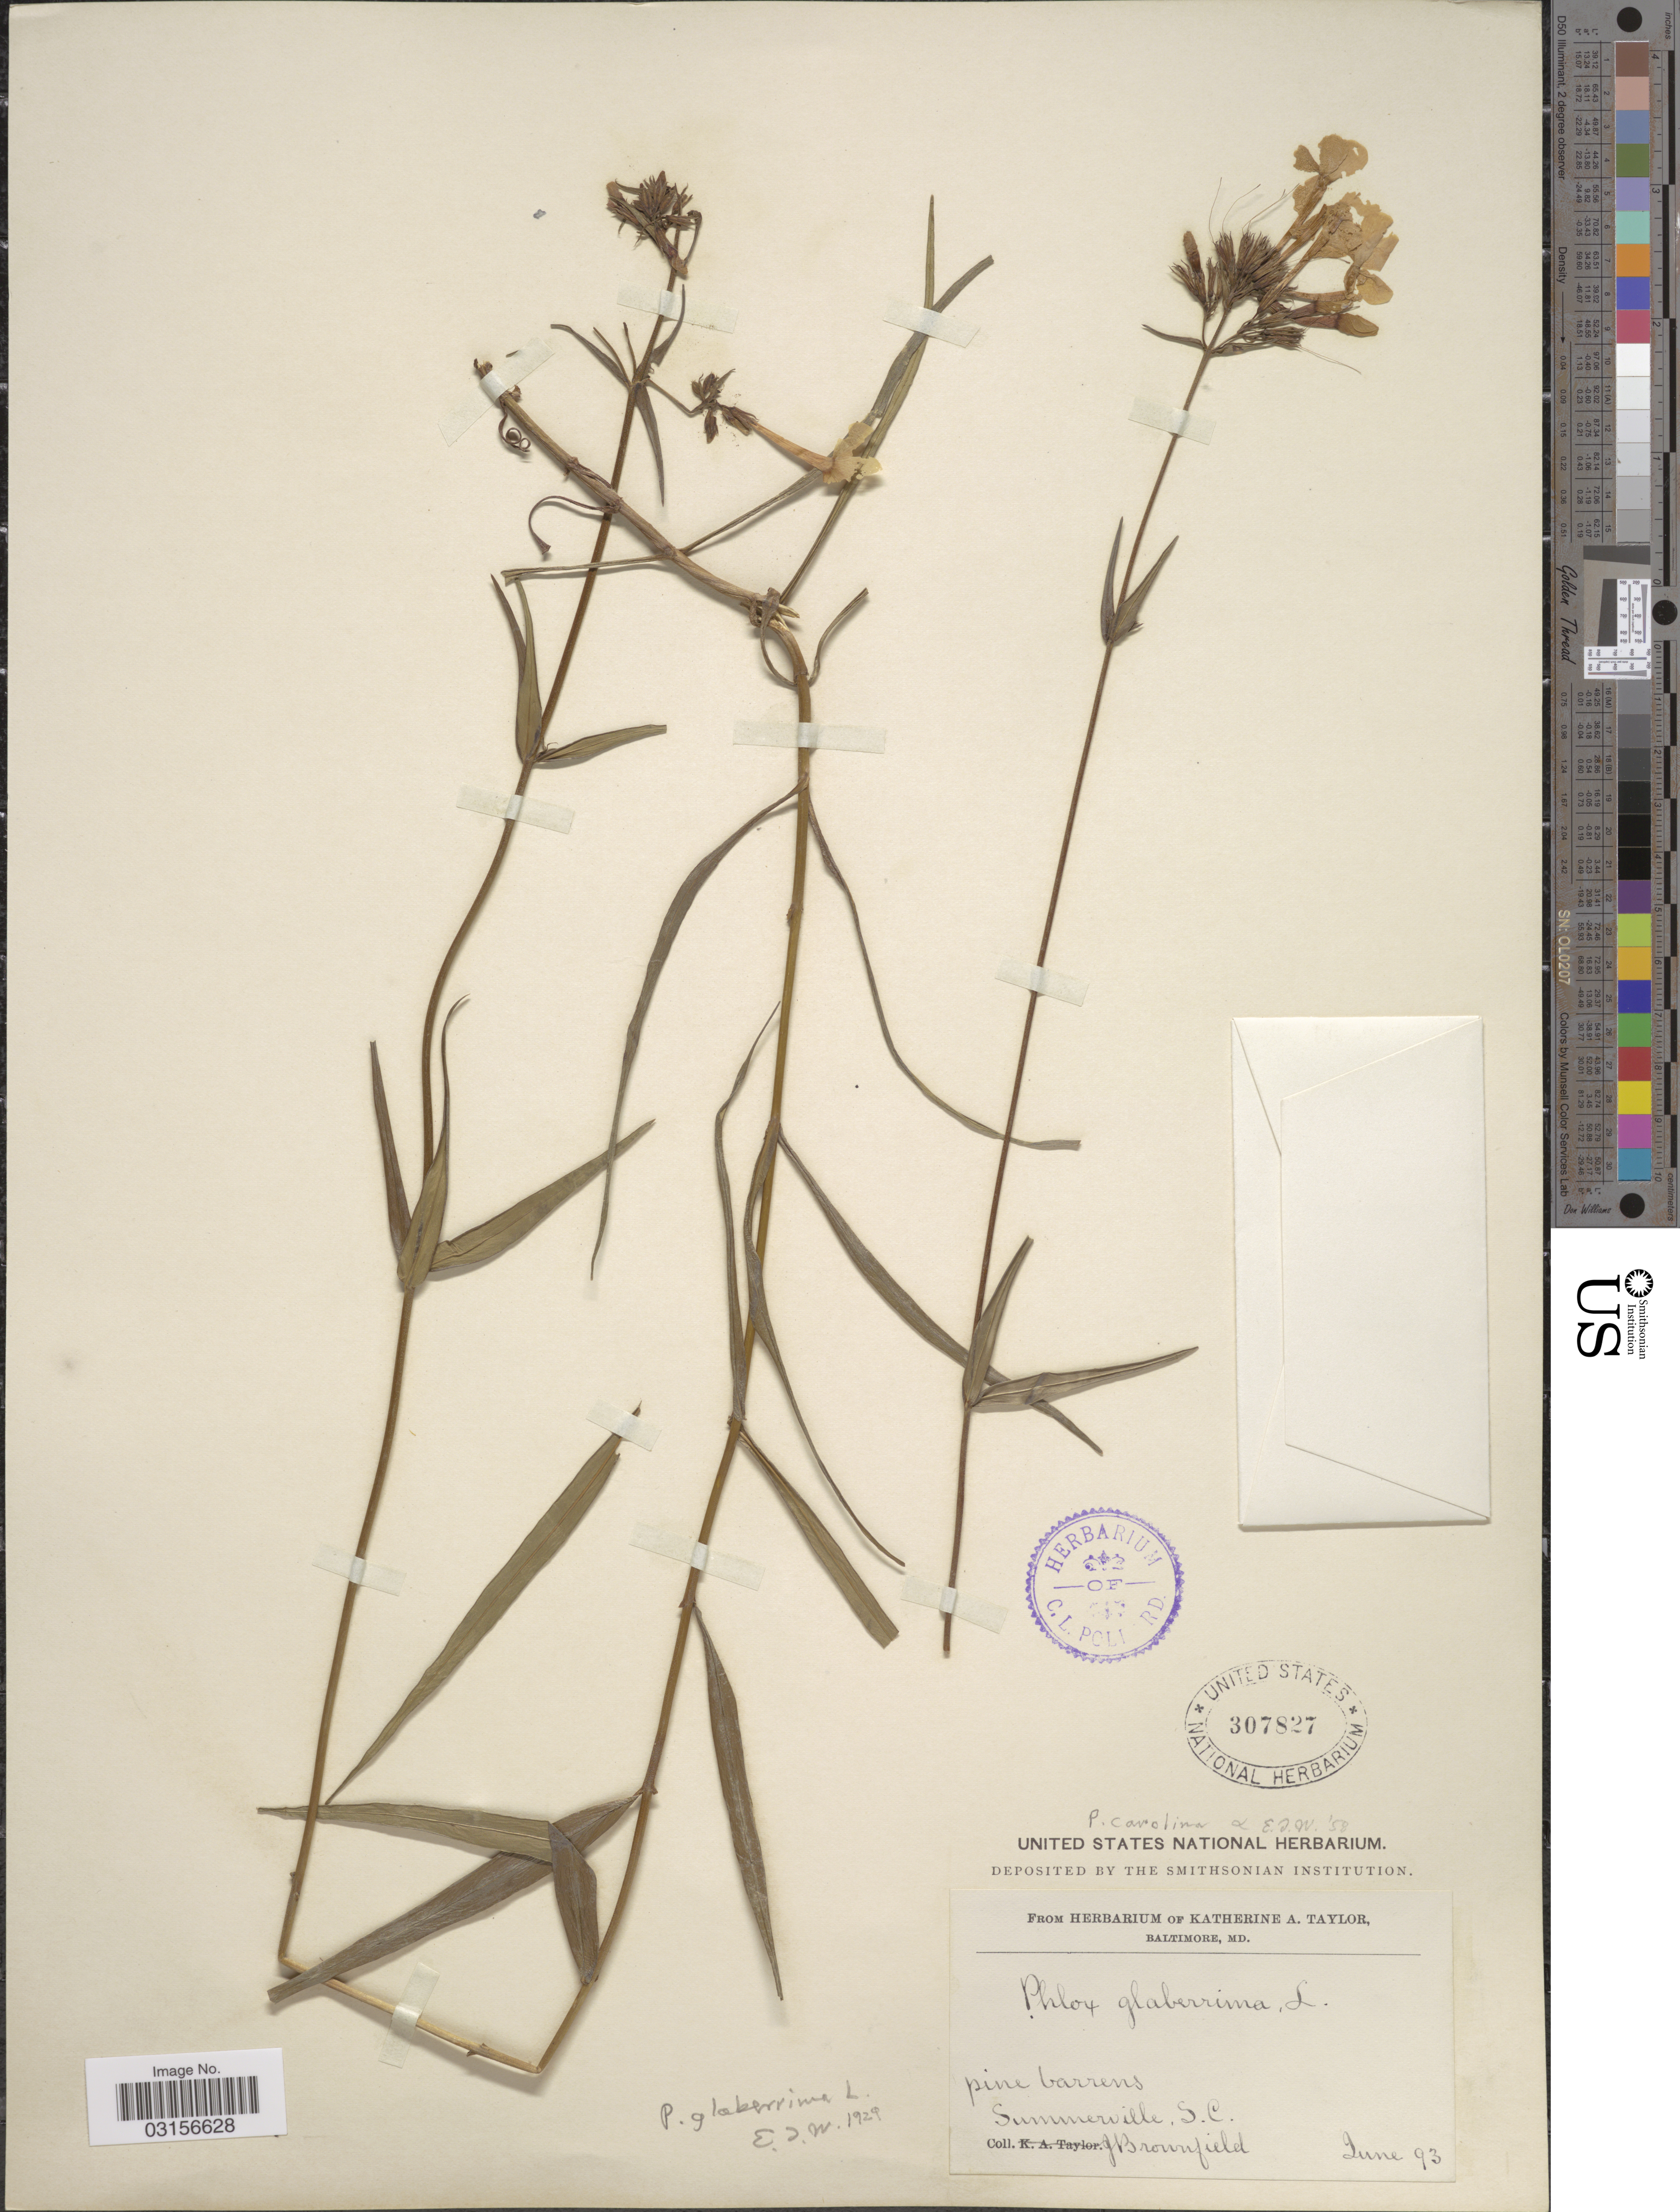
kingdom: Plantae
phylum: Tracheophyta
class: Magnoliopsida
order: Ericales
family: Polemoniaceae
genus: Phlox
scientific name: Phlox carolina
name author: L.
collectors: J. Brownfield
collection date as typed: Transcribed d/m/y: /6/93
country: United States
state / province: South Carolina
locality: Summerville, S. C.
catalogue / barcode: US 307827